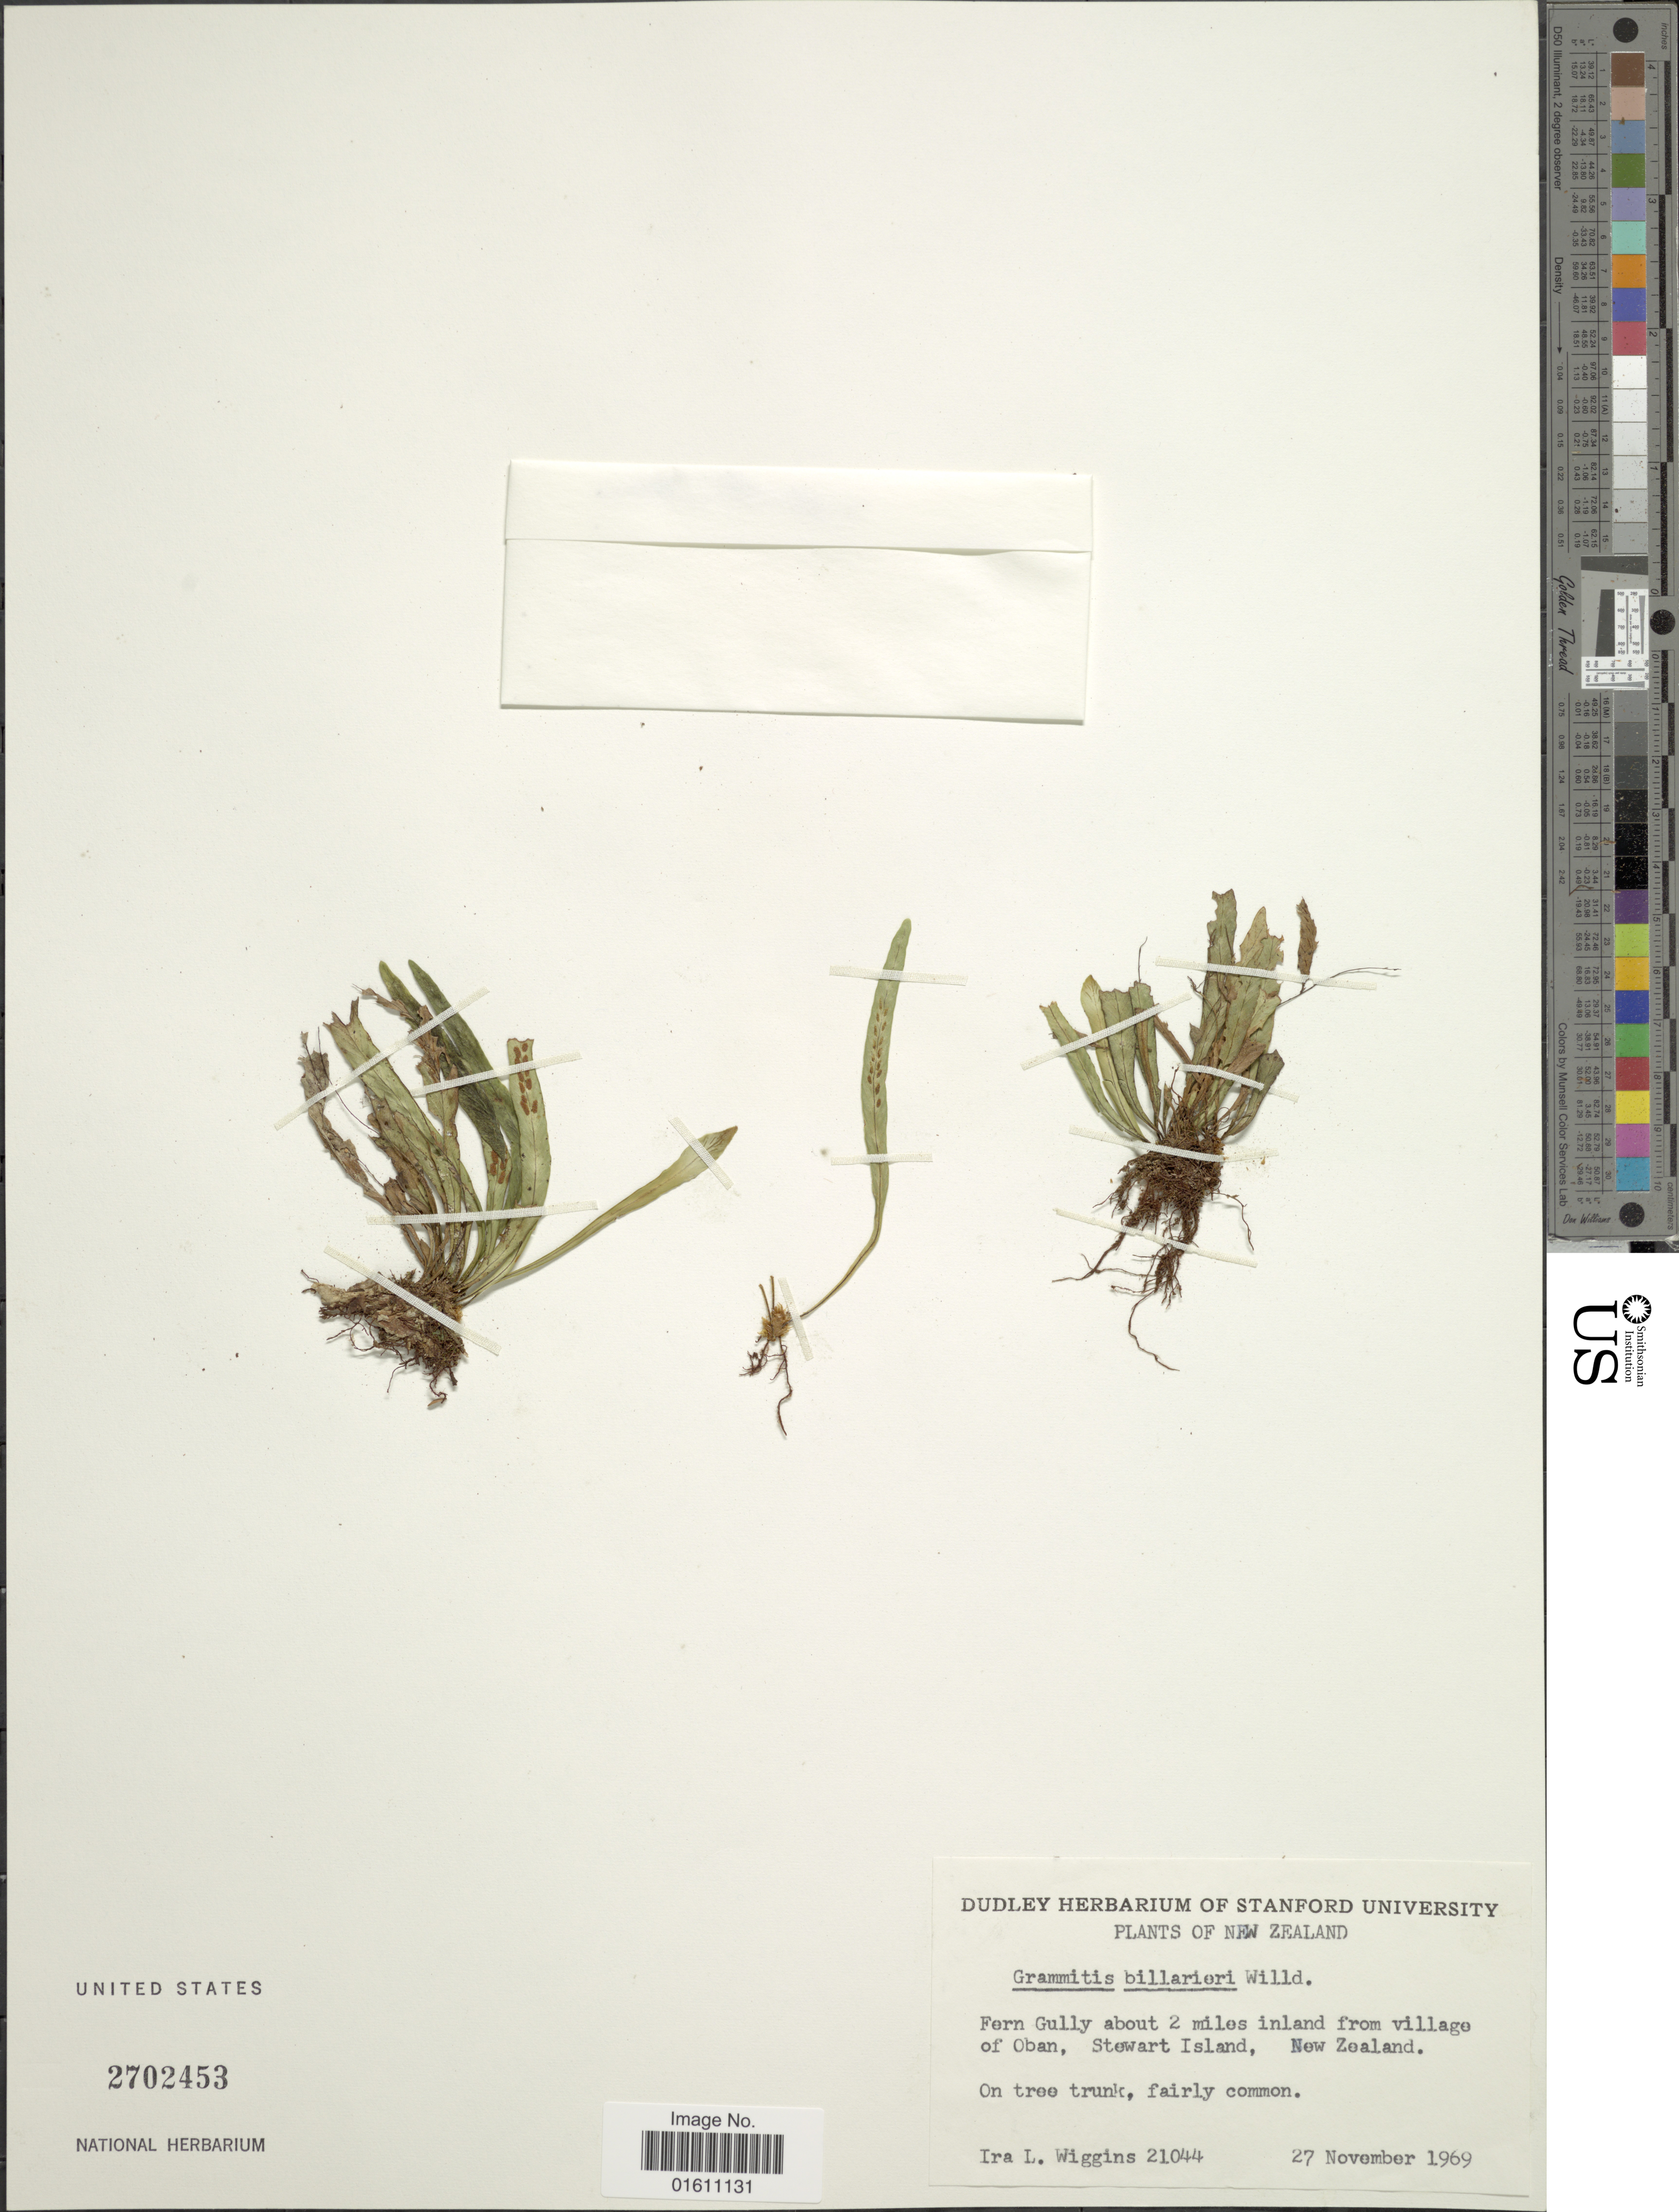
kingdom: Plantae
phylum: Tracheophyta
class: Polypodiopsida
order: Polypodiales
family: Polypodiaceae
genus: Notogrammitis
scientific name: Notogrammitis billardierei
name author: (Willd.) Parris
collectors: I. L. Wiggins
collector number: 21044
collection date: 1969-11-27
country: New Zealand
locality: New Zealand, about 2 miles inland from village of Oban, Stewart Island.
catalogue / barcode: US 2702453